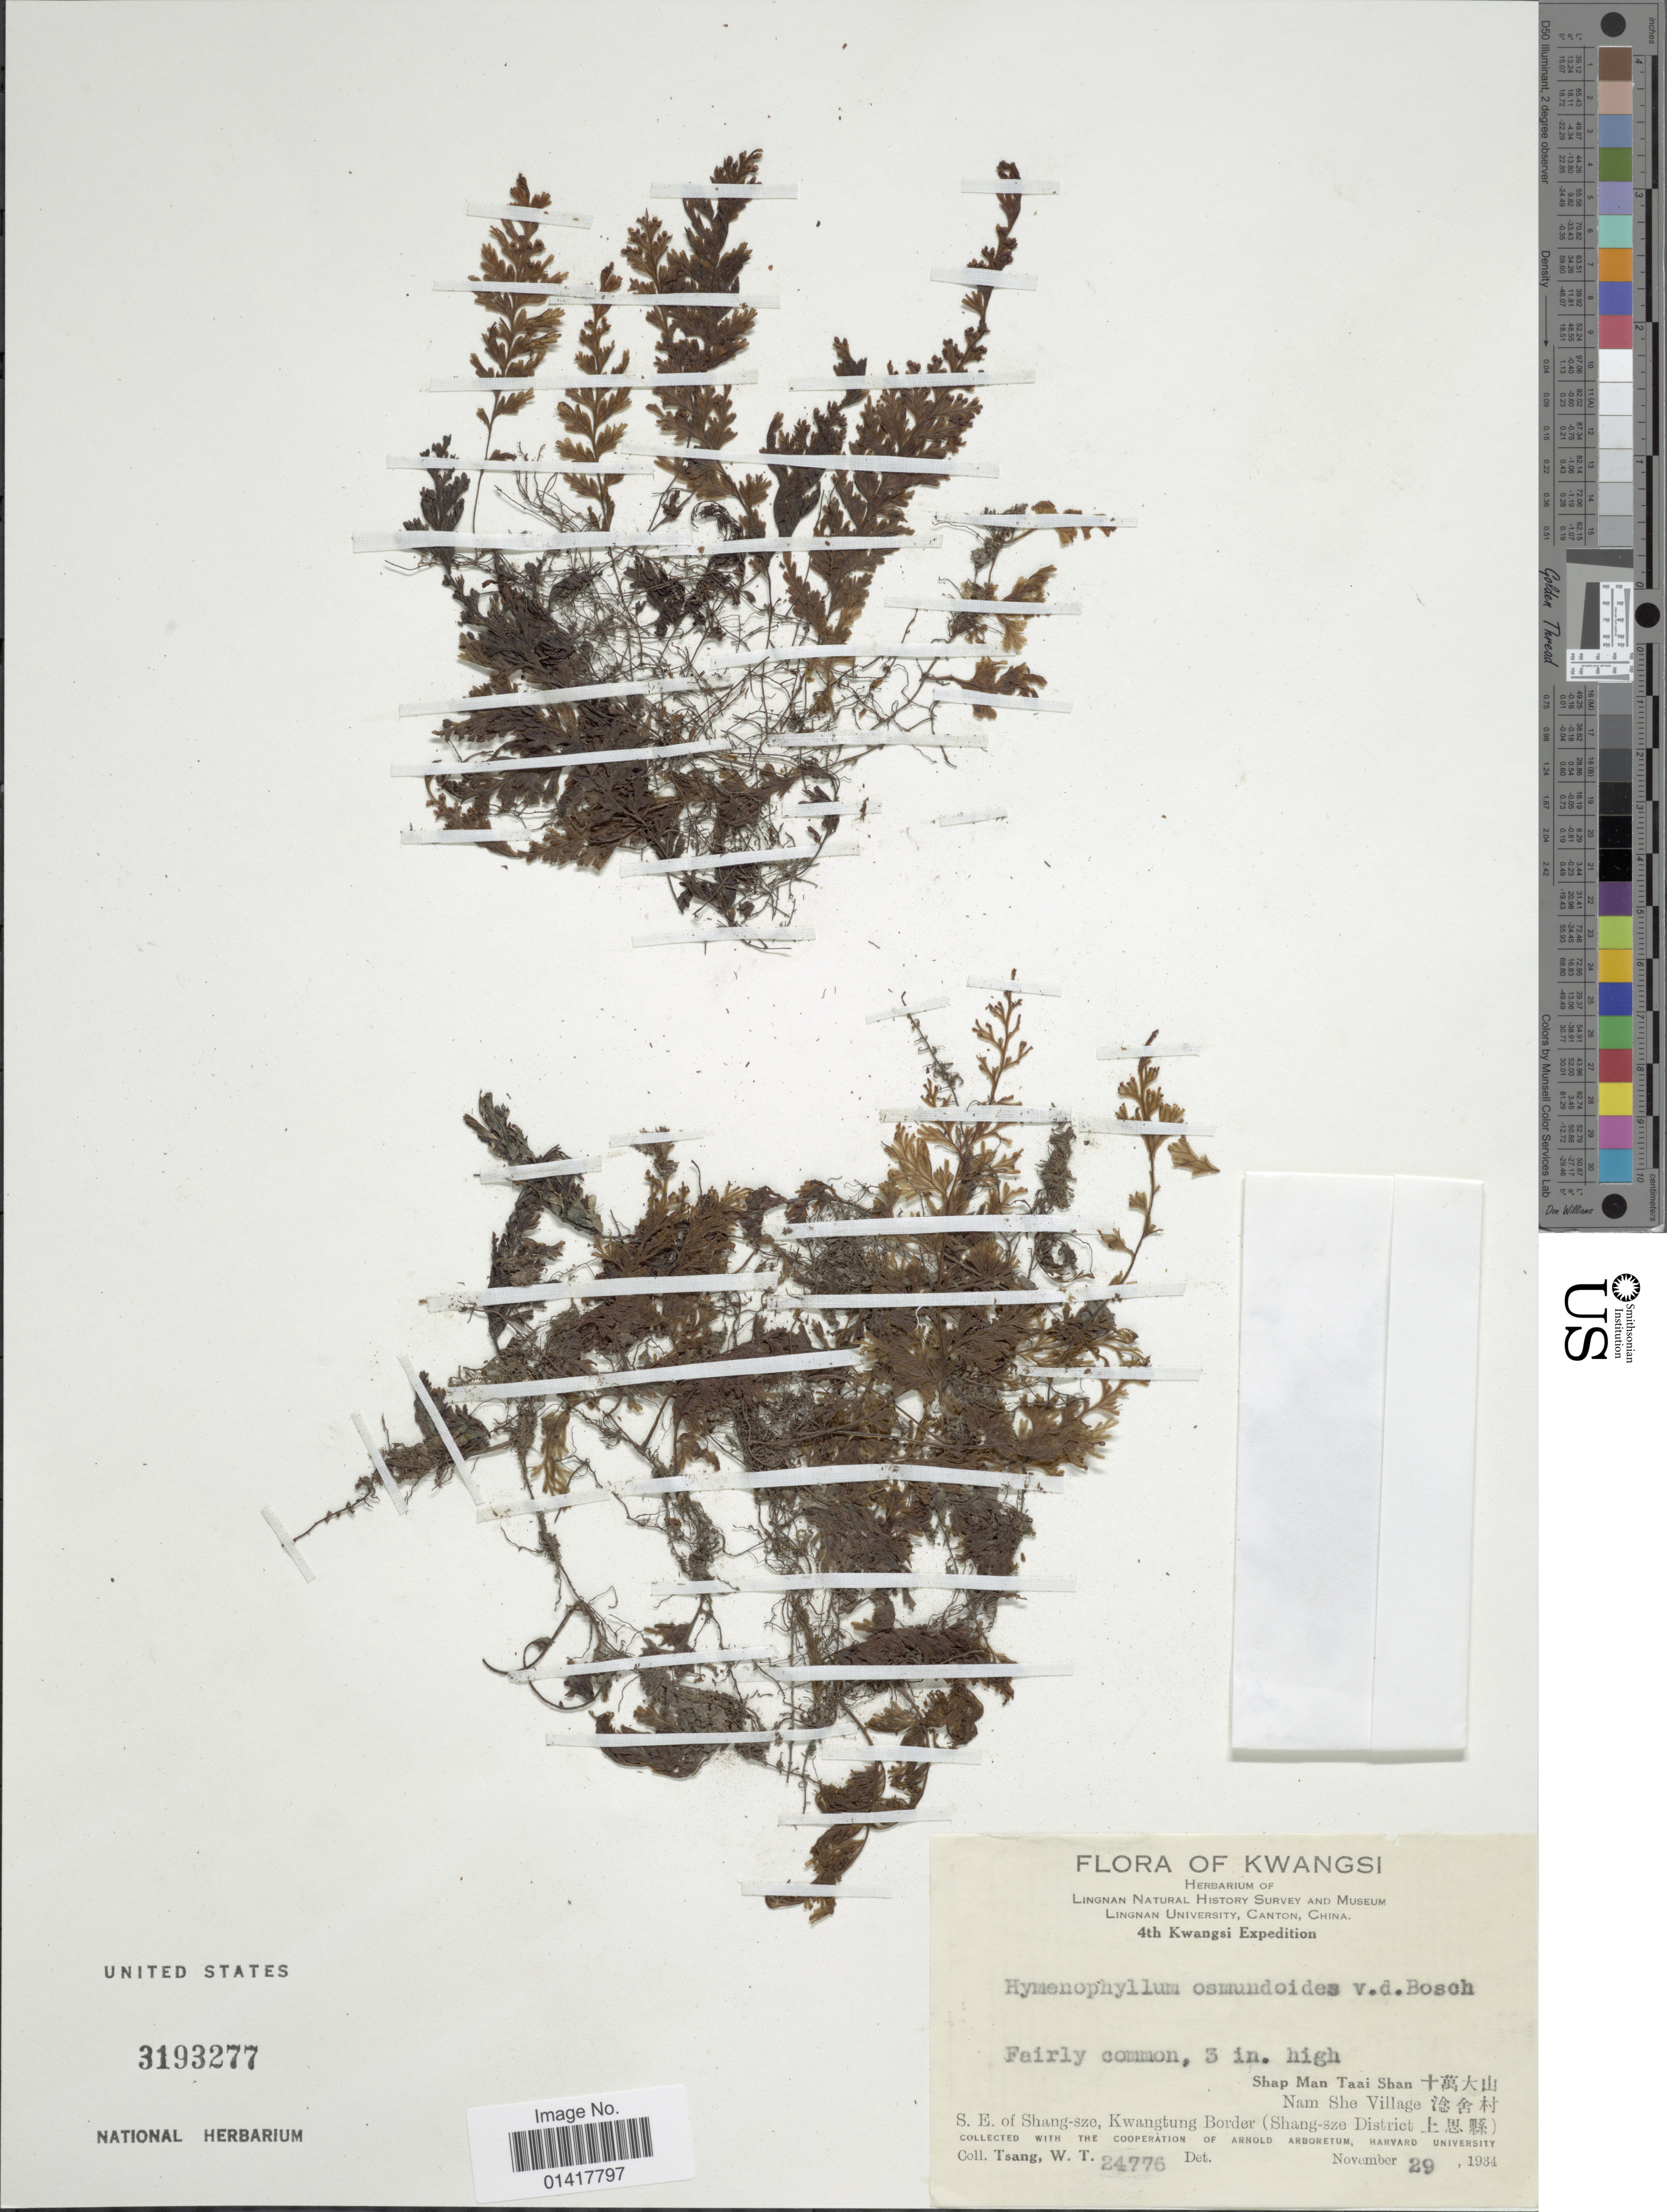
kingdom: Plantae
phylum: Tracheophyta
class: Polypodiopsida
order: Hymenophyllales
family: Hymenophyllaceae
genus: Hymenophyllum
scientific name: Hymenophyllum osmundoides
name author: Bosch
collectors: W. T. Tsang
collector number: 24776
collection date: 1934-11-29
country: China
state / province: Guangdong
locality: Shap man Tsai Shan, Nam She Villgae. S. E. of Shang-sze, Kwangtung Border (Shan-sze District)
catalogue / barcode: US 3193277